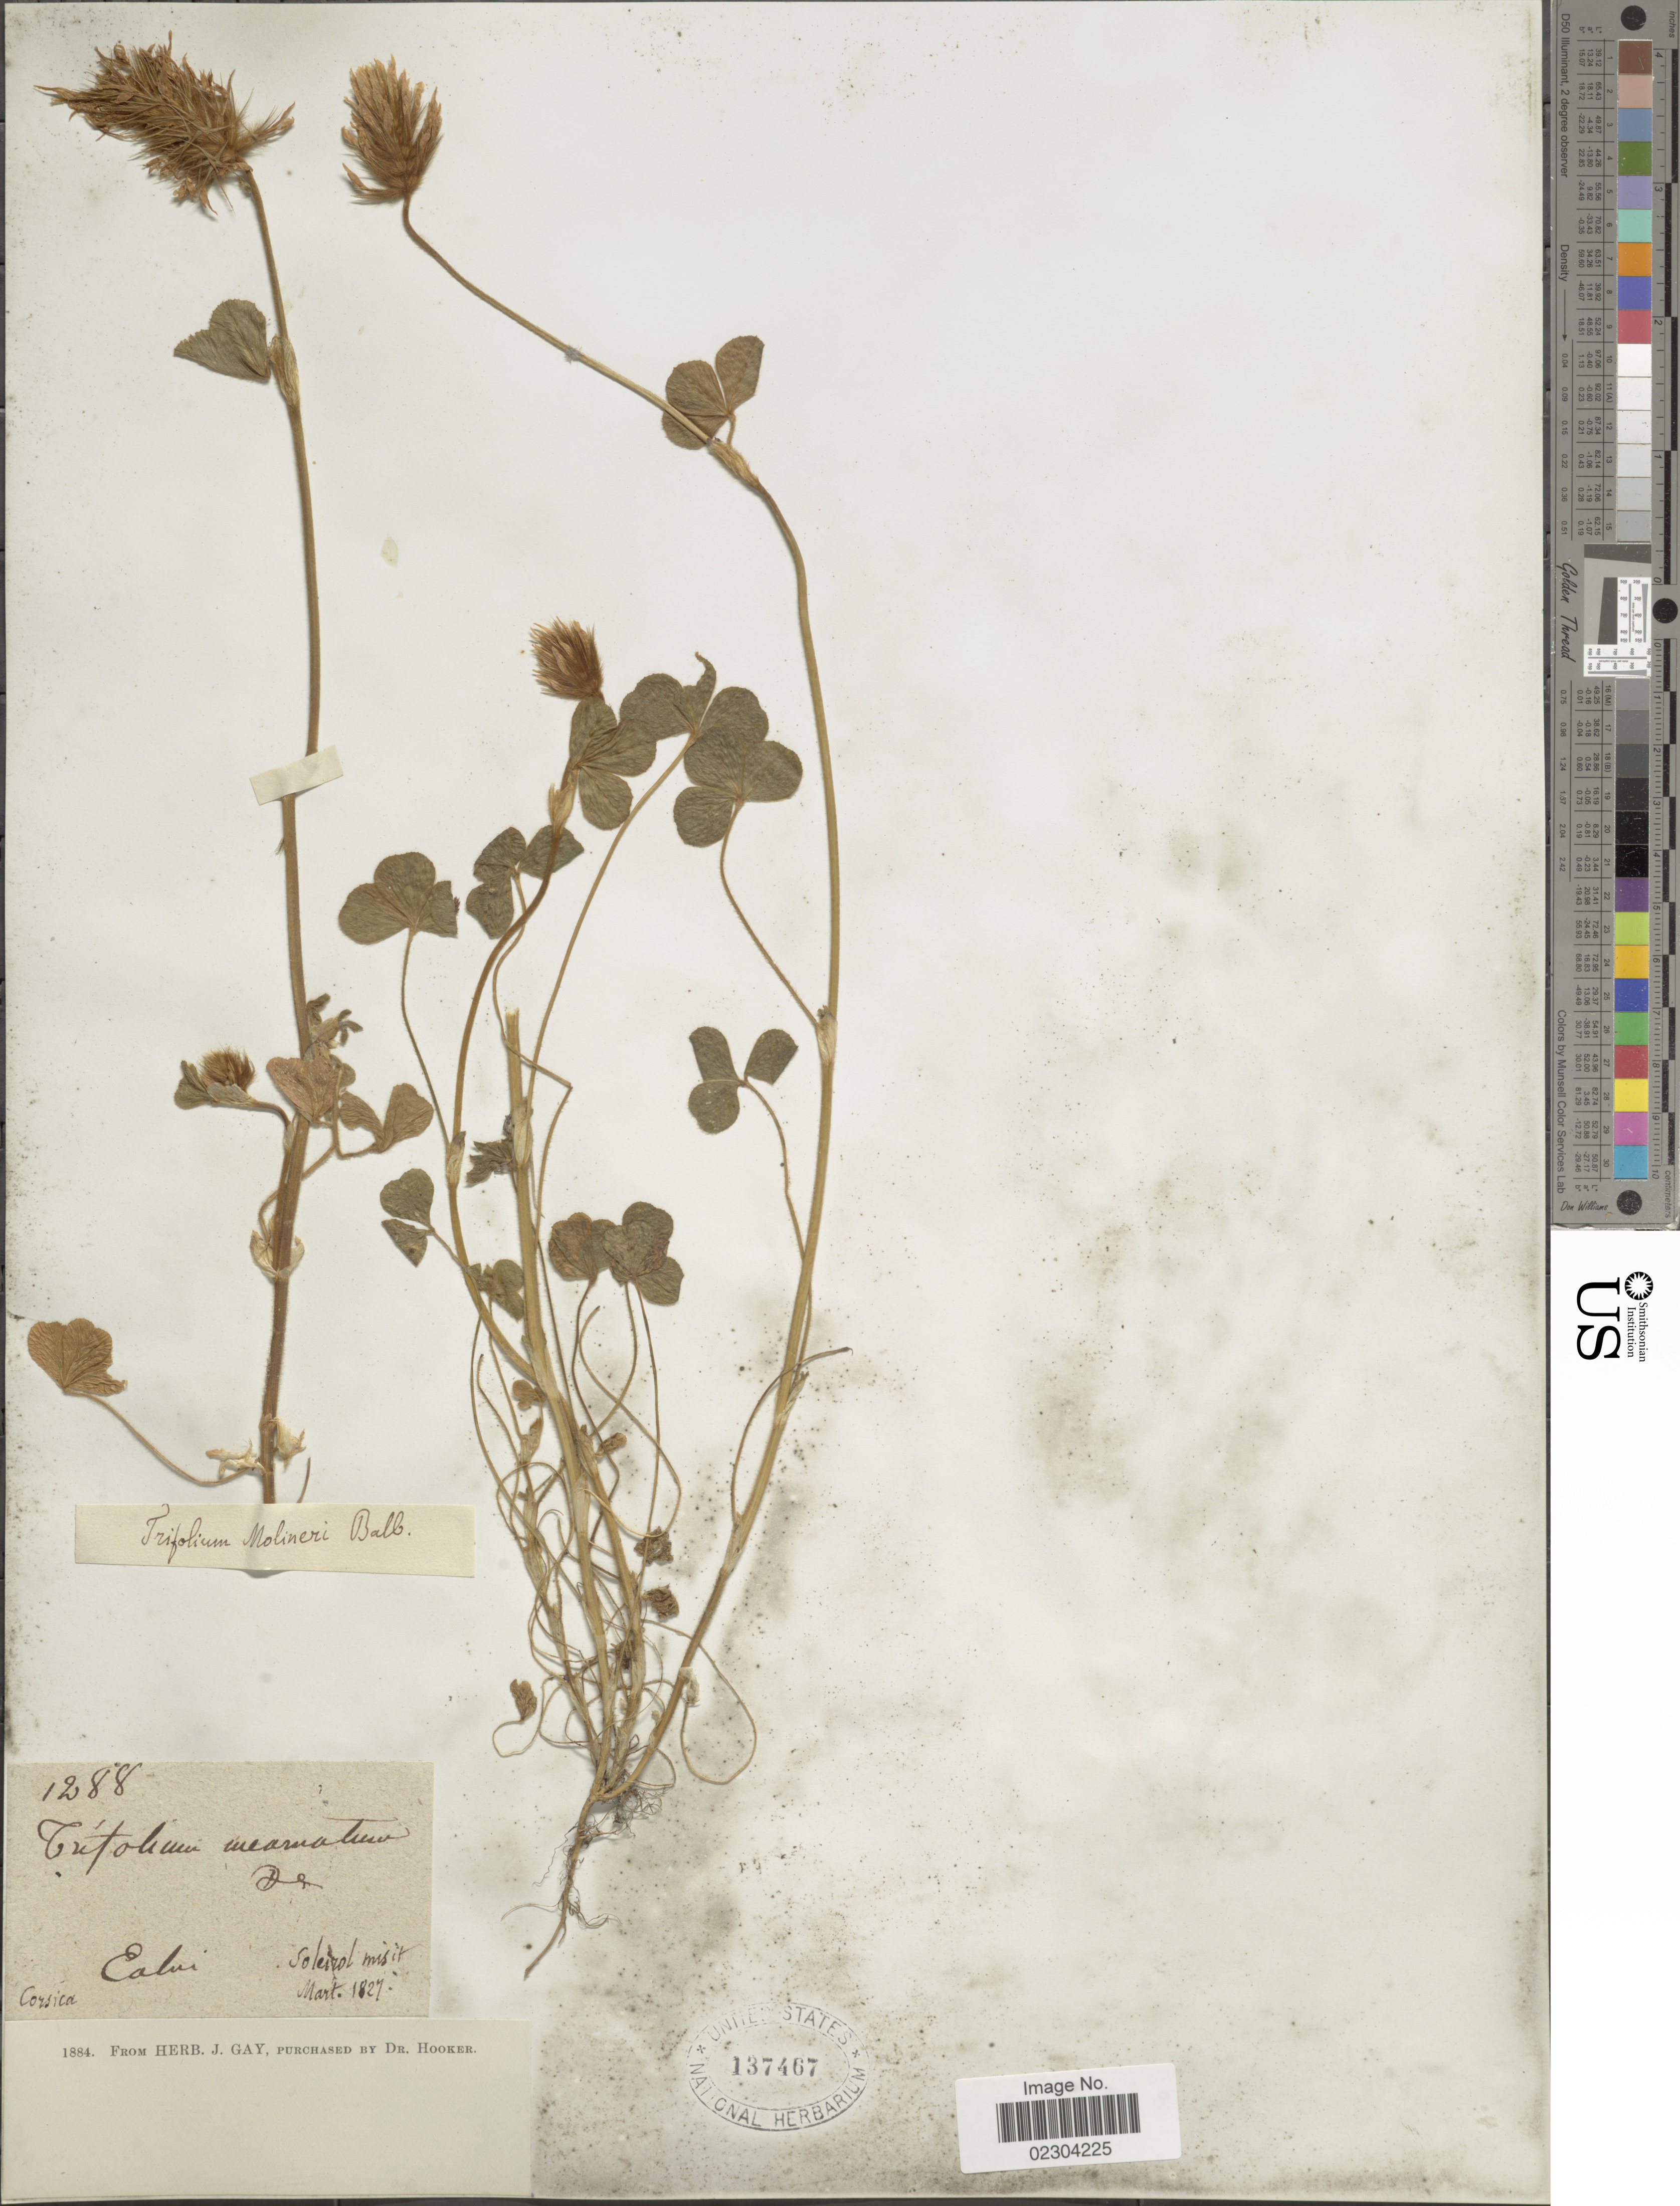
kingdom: Plantae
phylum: Tracheophyta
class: Magnoliopsida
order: Fabales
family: Fabaceae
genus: Trifolium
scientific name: Trifolium incarnatum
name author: L.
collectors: J. Gay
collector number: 1288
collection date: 1827-03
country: France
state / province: Corsica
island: Corse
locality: Ealvi, Corsica [interpreted]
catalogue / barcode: US 137467